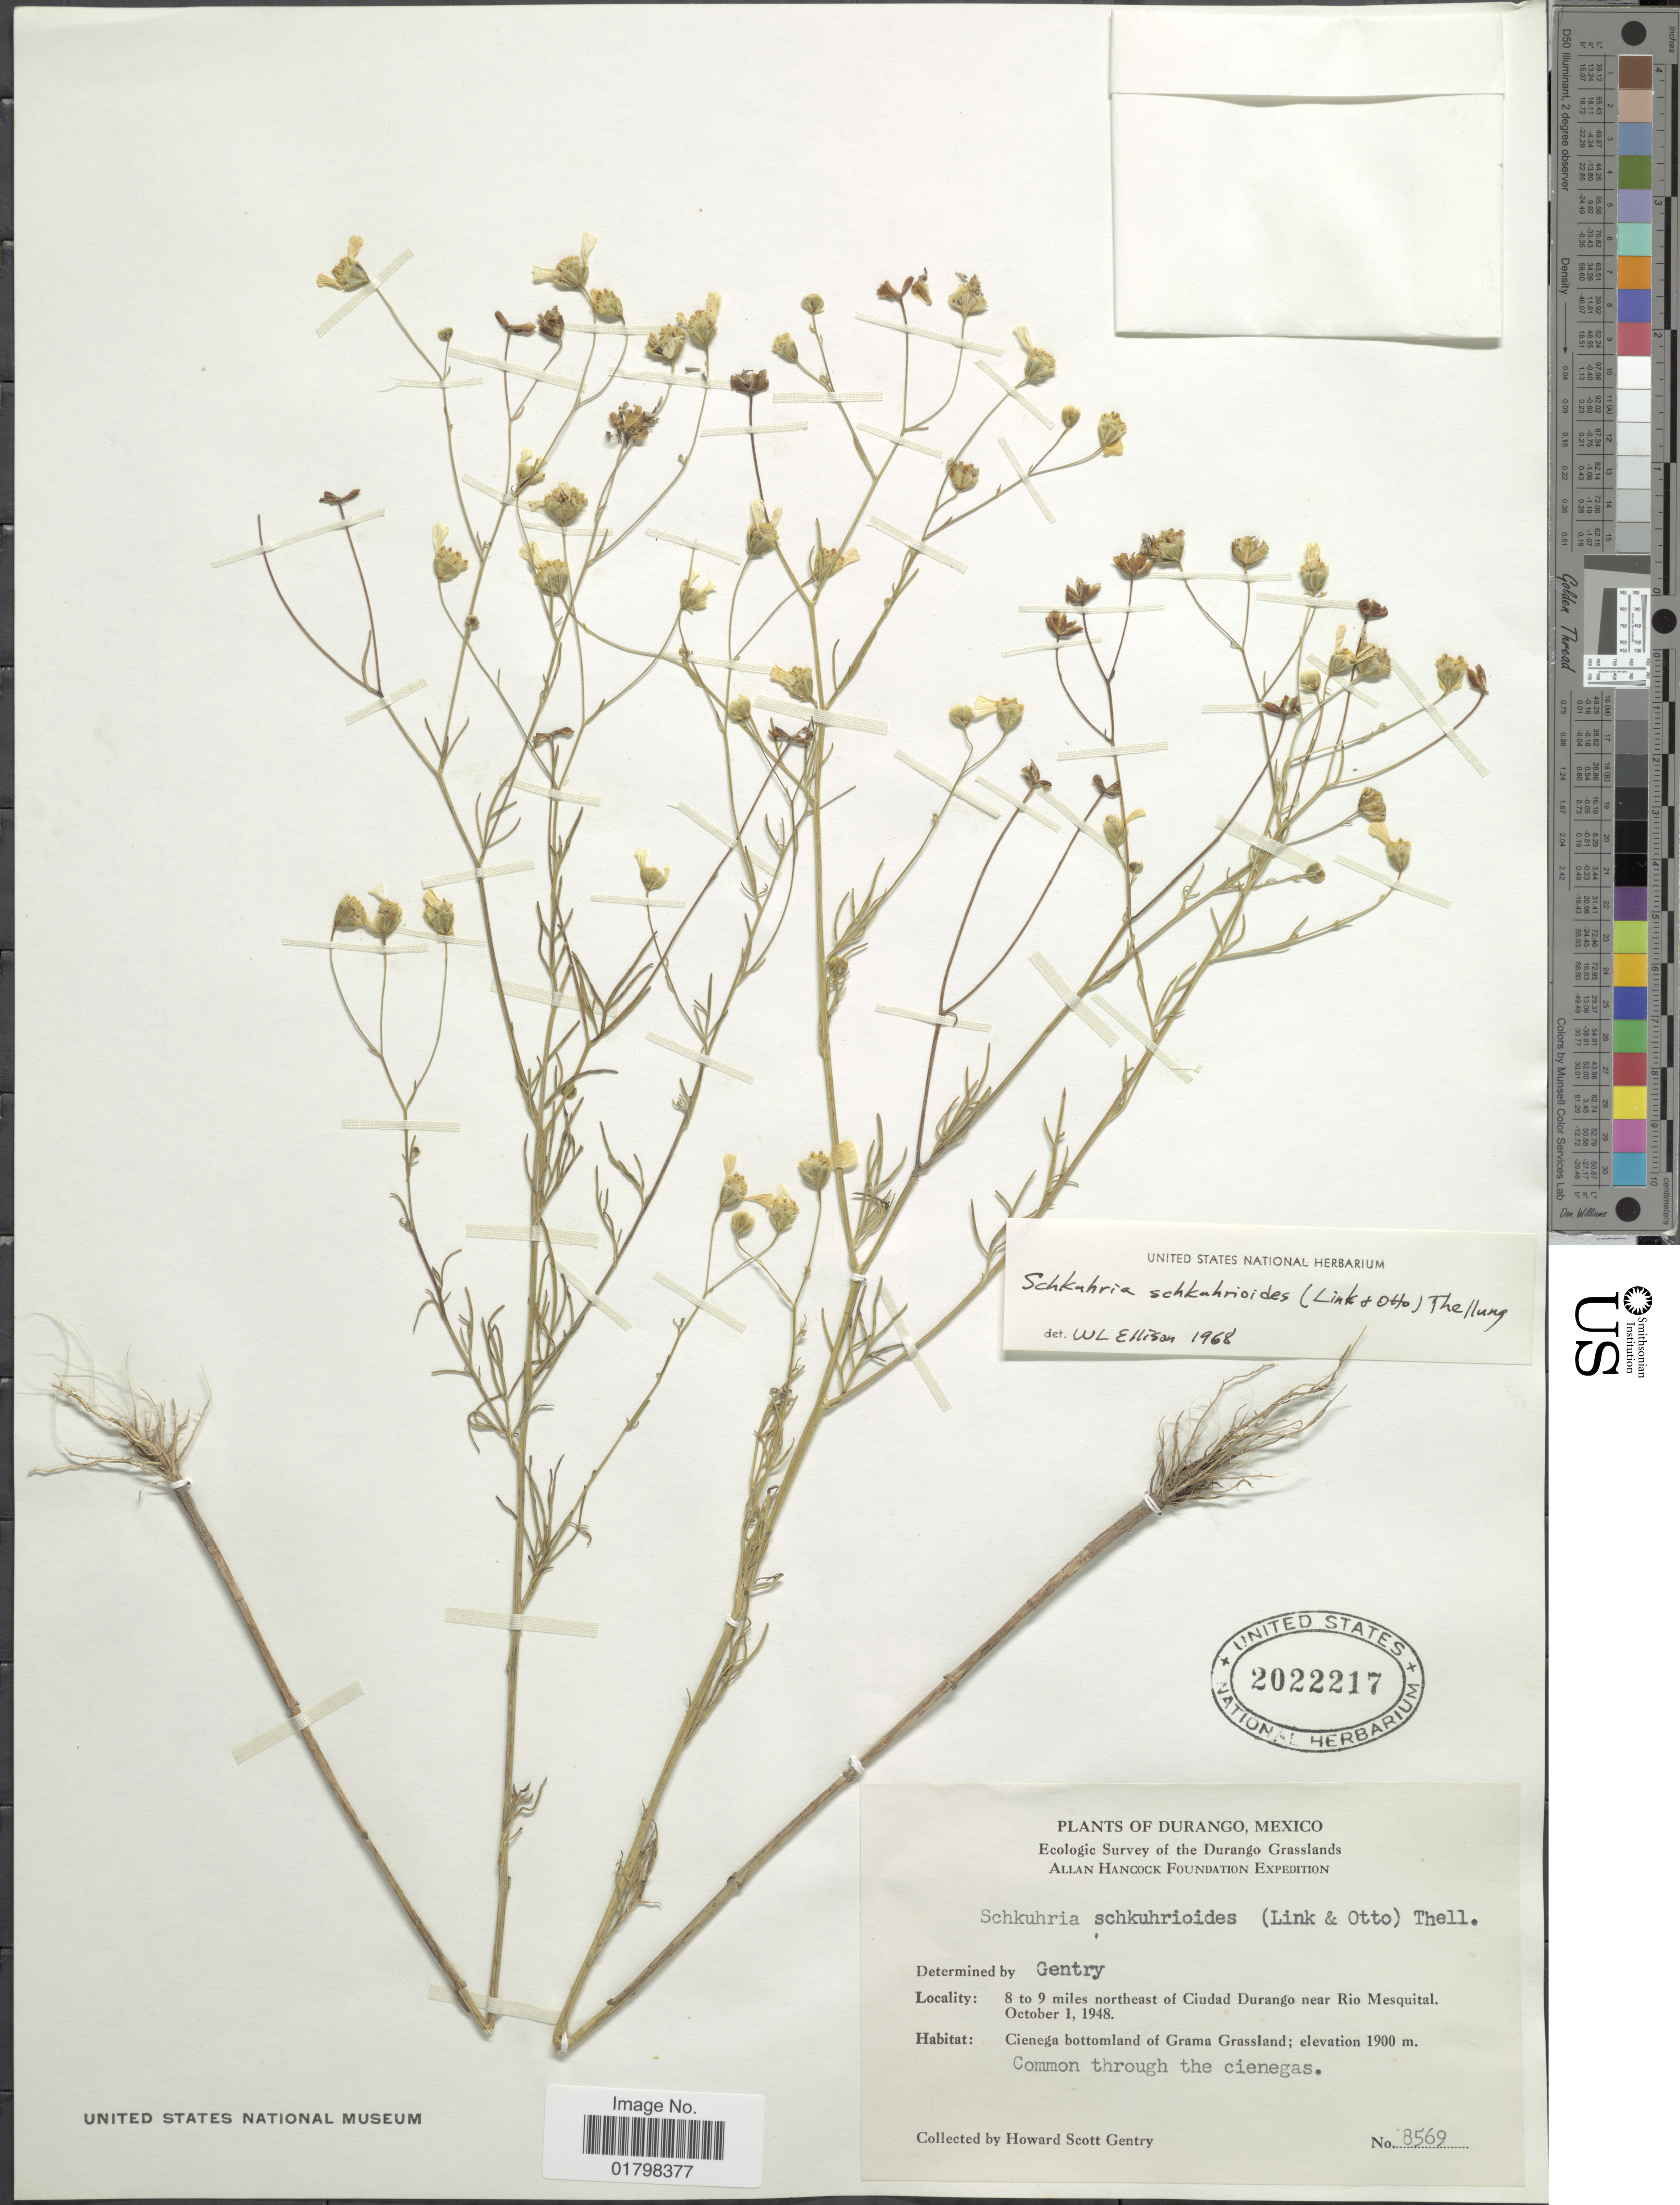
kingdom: Plantae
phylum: Tracheophyta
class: Magnoliopsida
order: Asterales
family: Asteraceae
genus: Schkuhria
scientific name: Schkuhria schkuhrioides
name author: (Link & Otto) Thell.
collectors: H. S. Gentry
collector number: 8569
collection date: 1948-10-01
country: Mexico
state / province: Durango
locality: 8 to 9 miles northeast of Ciudad Durango near Rio Mesquital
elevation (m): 1900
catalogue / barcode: US 2022217